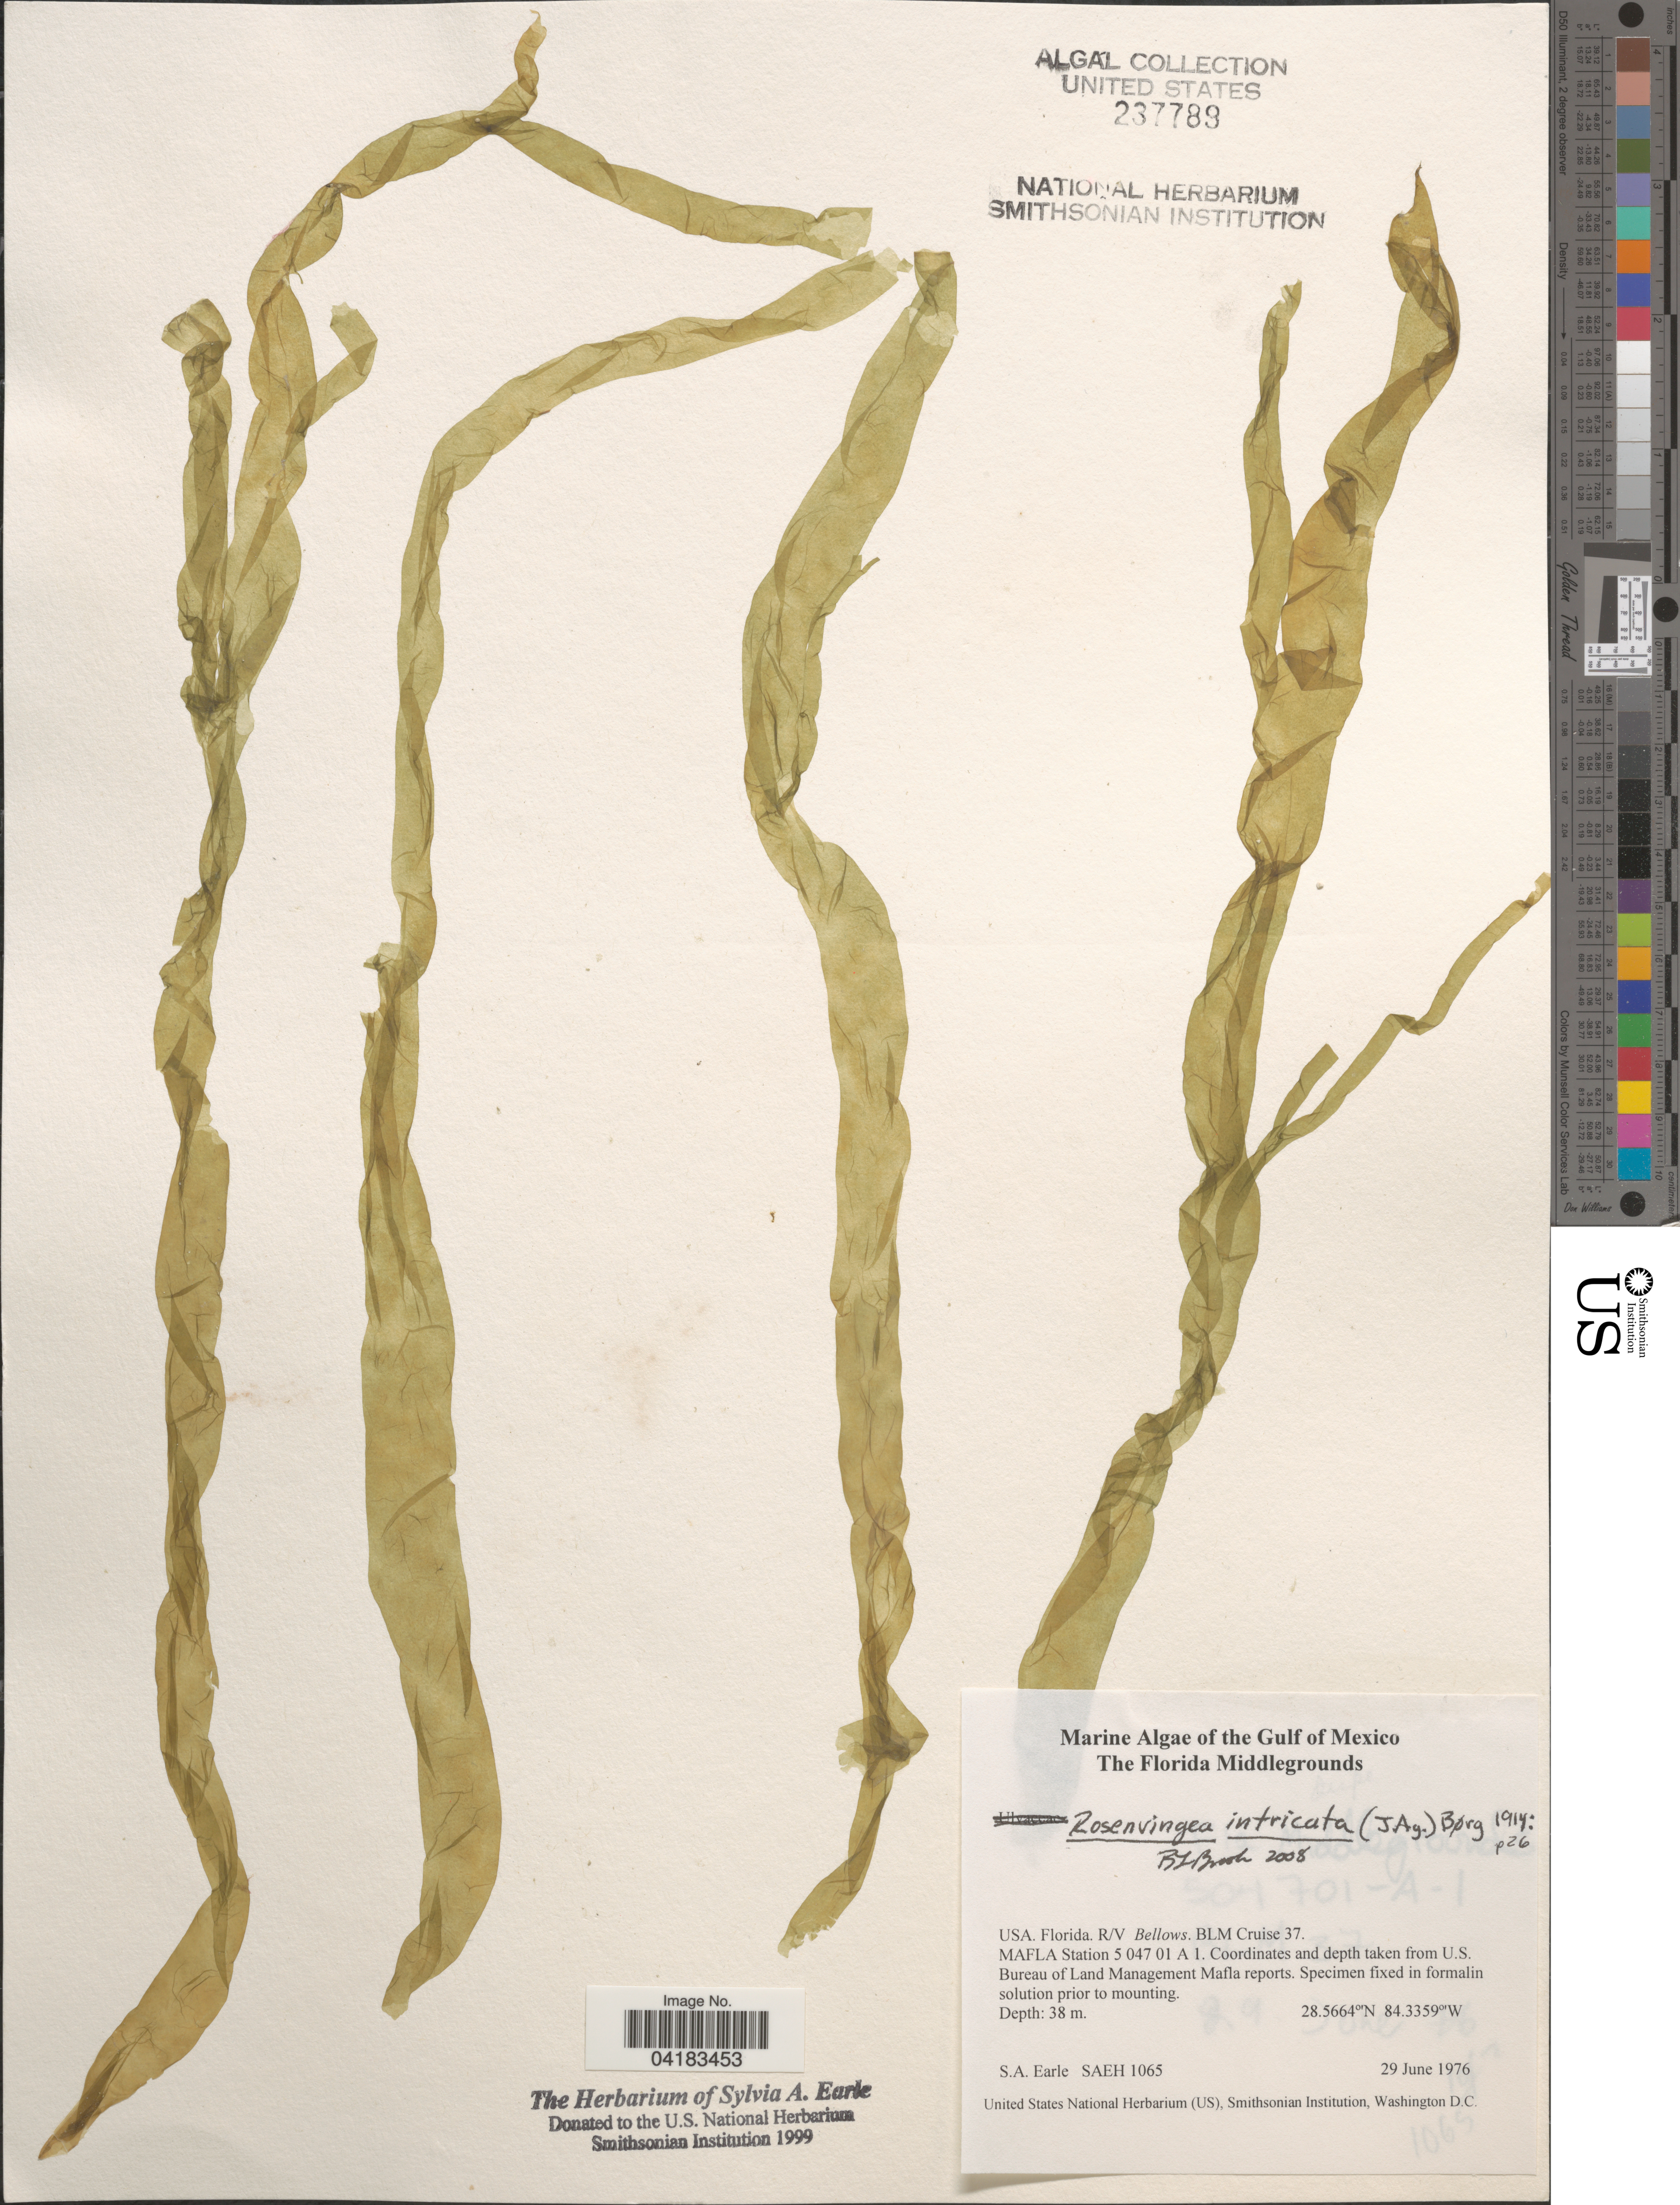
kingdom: Chromista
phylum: Ochrophyta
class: Phaeophyceae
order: Scytosiphonales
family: Scytosiphonaceae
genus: Rosenvingea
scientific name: Rosenvingea endiviifolia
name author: (Martius) M.J. Wynne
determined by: Algae name updating Project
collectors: S. A. Earle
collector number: SAEH1065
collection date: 1976-06-29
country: United States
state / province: Florida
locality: The Gulf of Mexico. The Florida Middlegrounds. R/V Bellows. BLM Cruise 37. MAFLA Station 5 047 01 A 1.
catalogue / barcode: US 237789